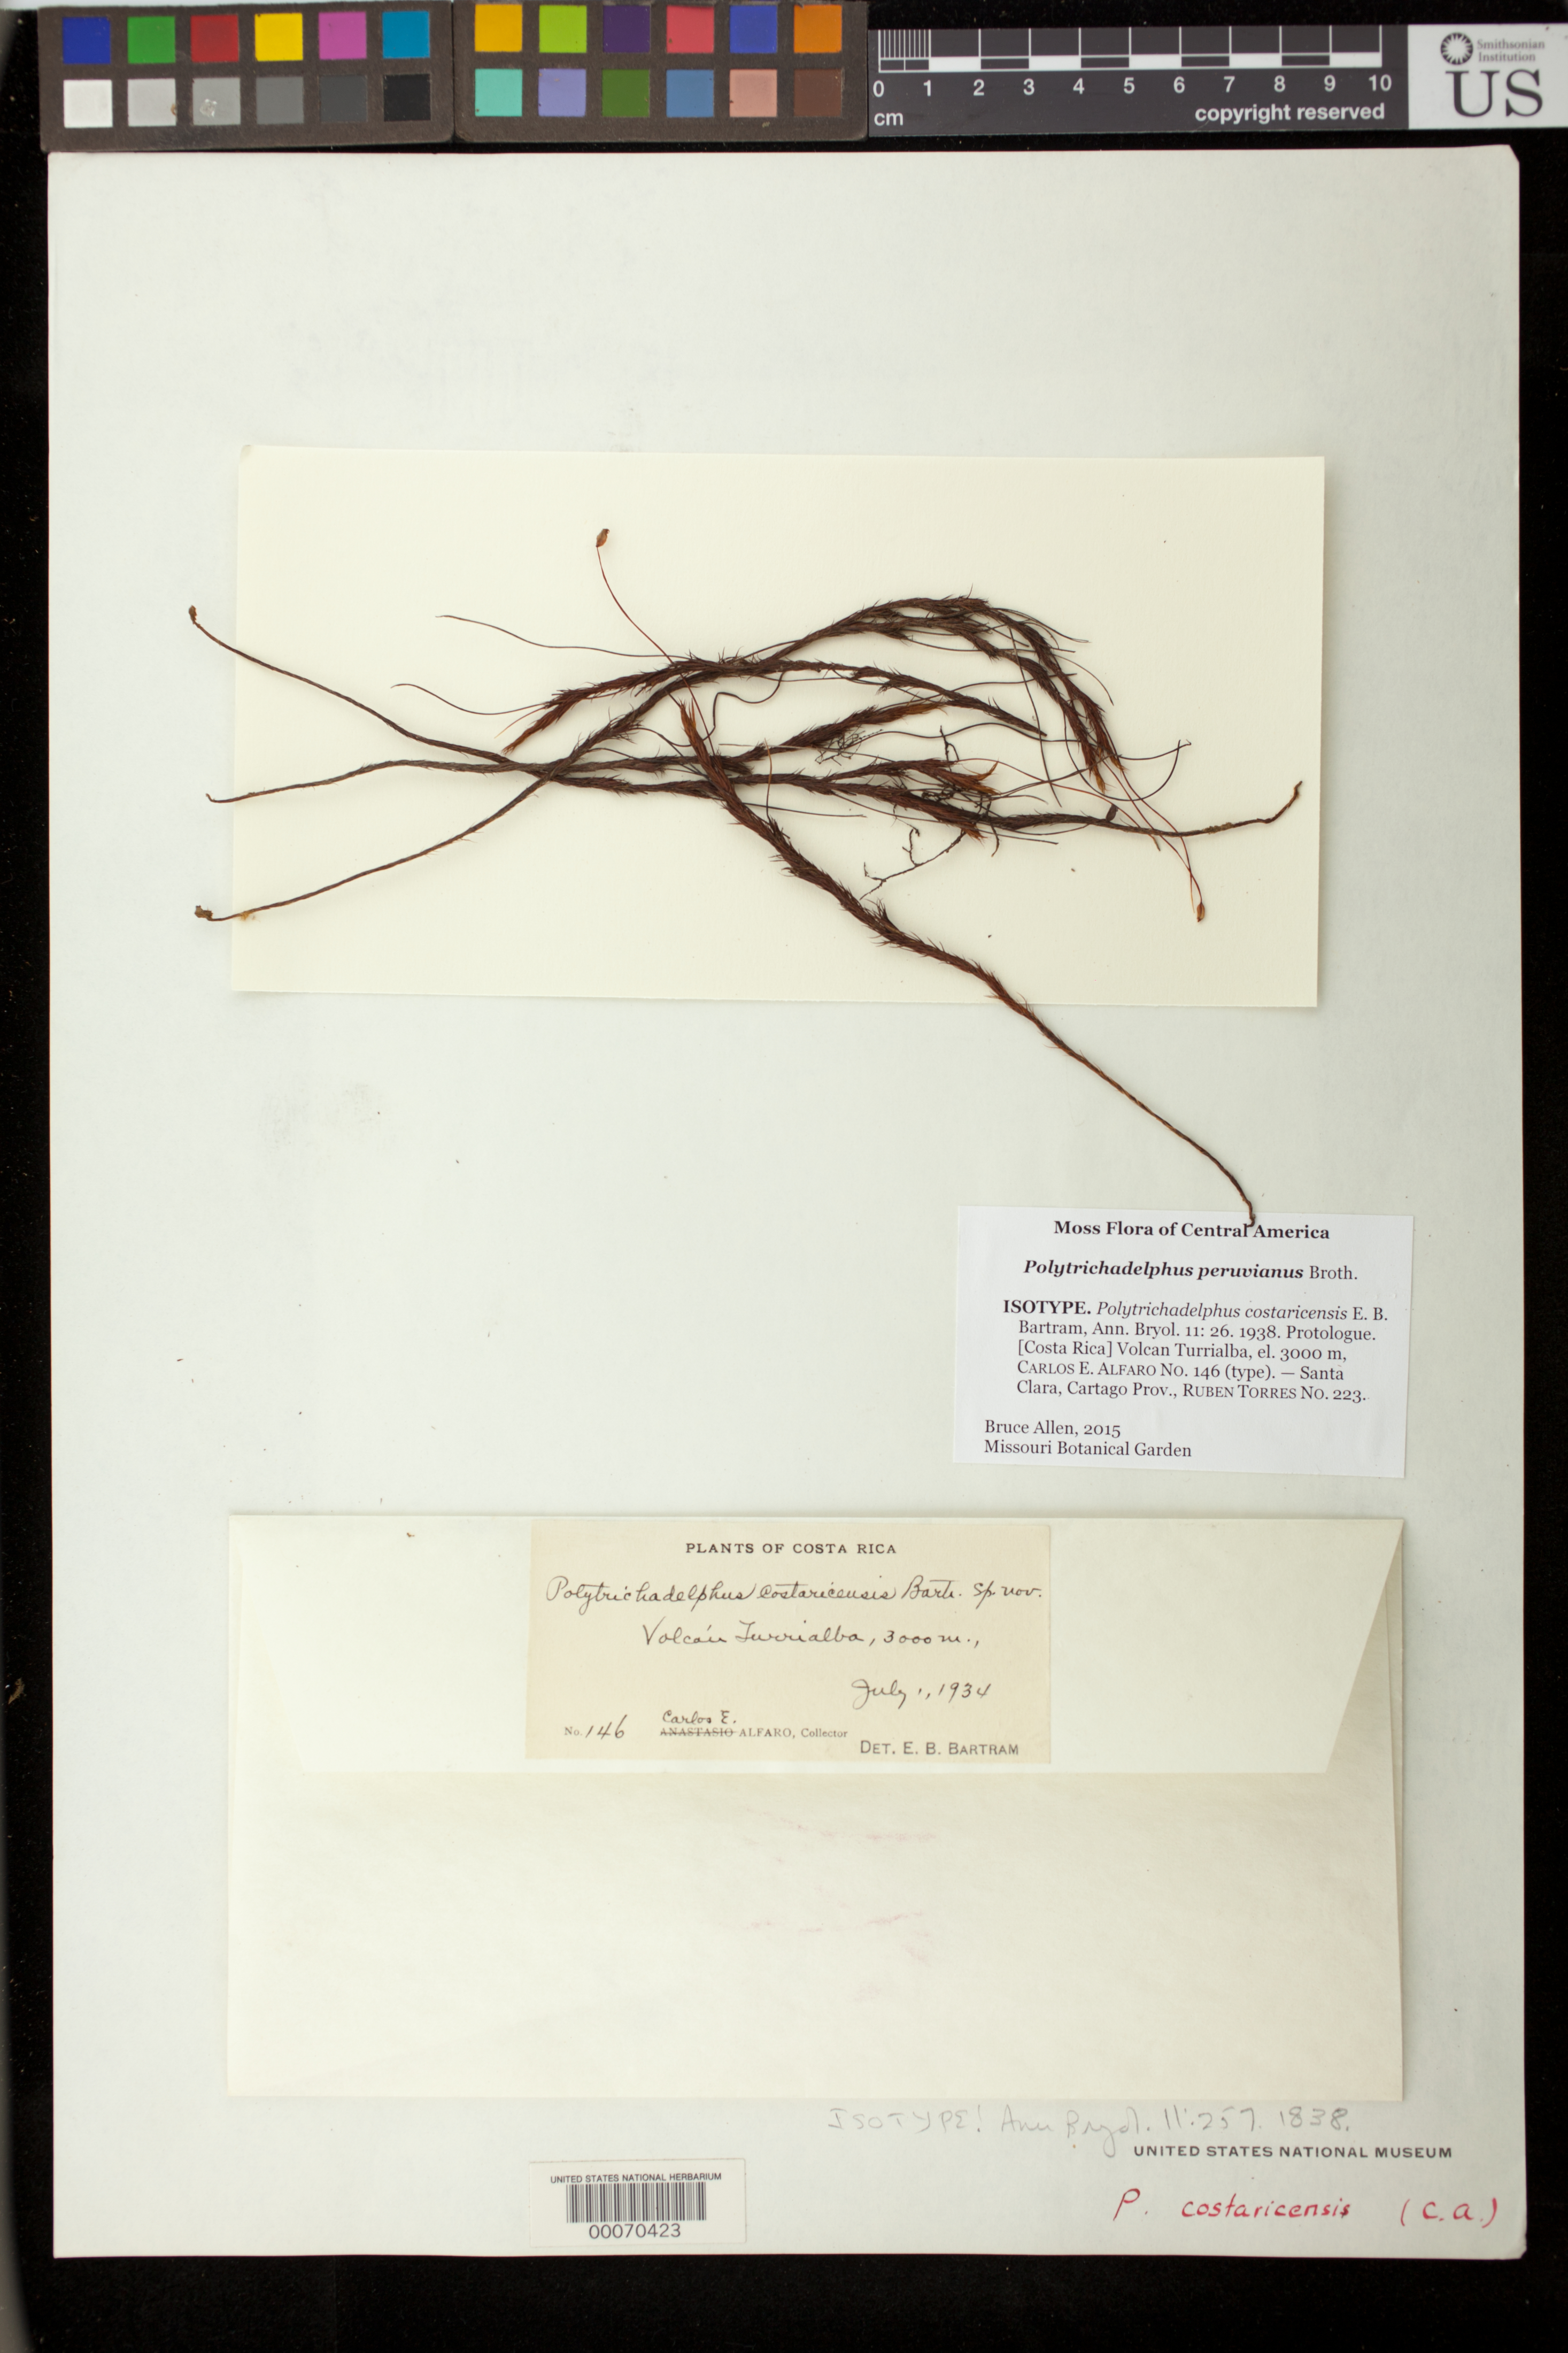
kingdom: Plantae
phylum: Bryophyta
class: Polytrichopsida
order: Polytrichales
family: Polytrichaceae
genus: Polytrichadelphus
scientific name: Polytrichadelphus costaricensis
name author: E.B. Bartram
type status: Isotype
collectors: C. E. Alfaro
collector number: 146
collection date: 1934-07-01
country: Costa Rica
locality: Volcan Turrialba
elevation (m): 3000